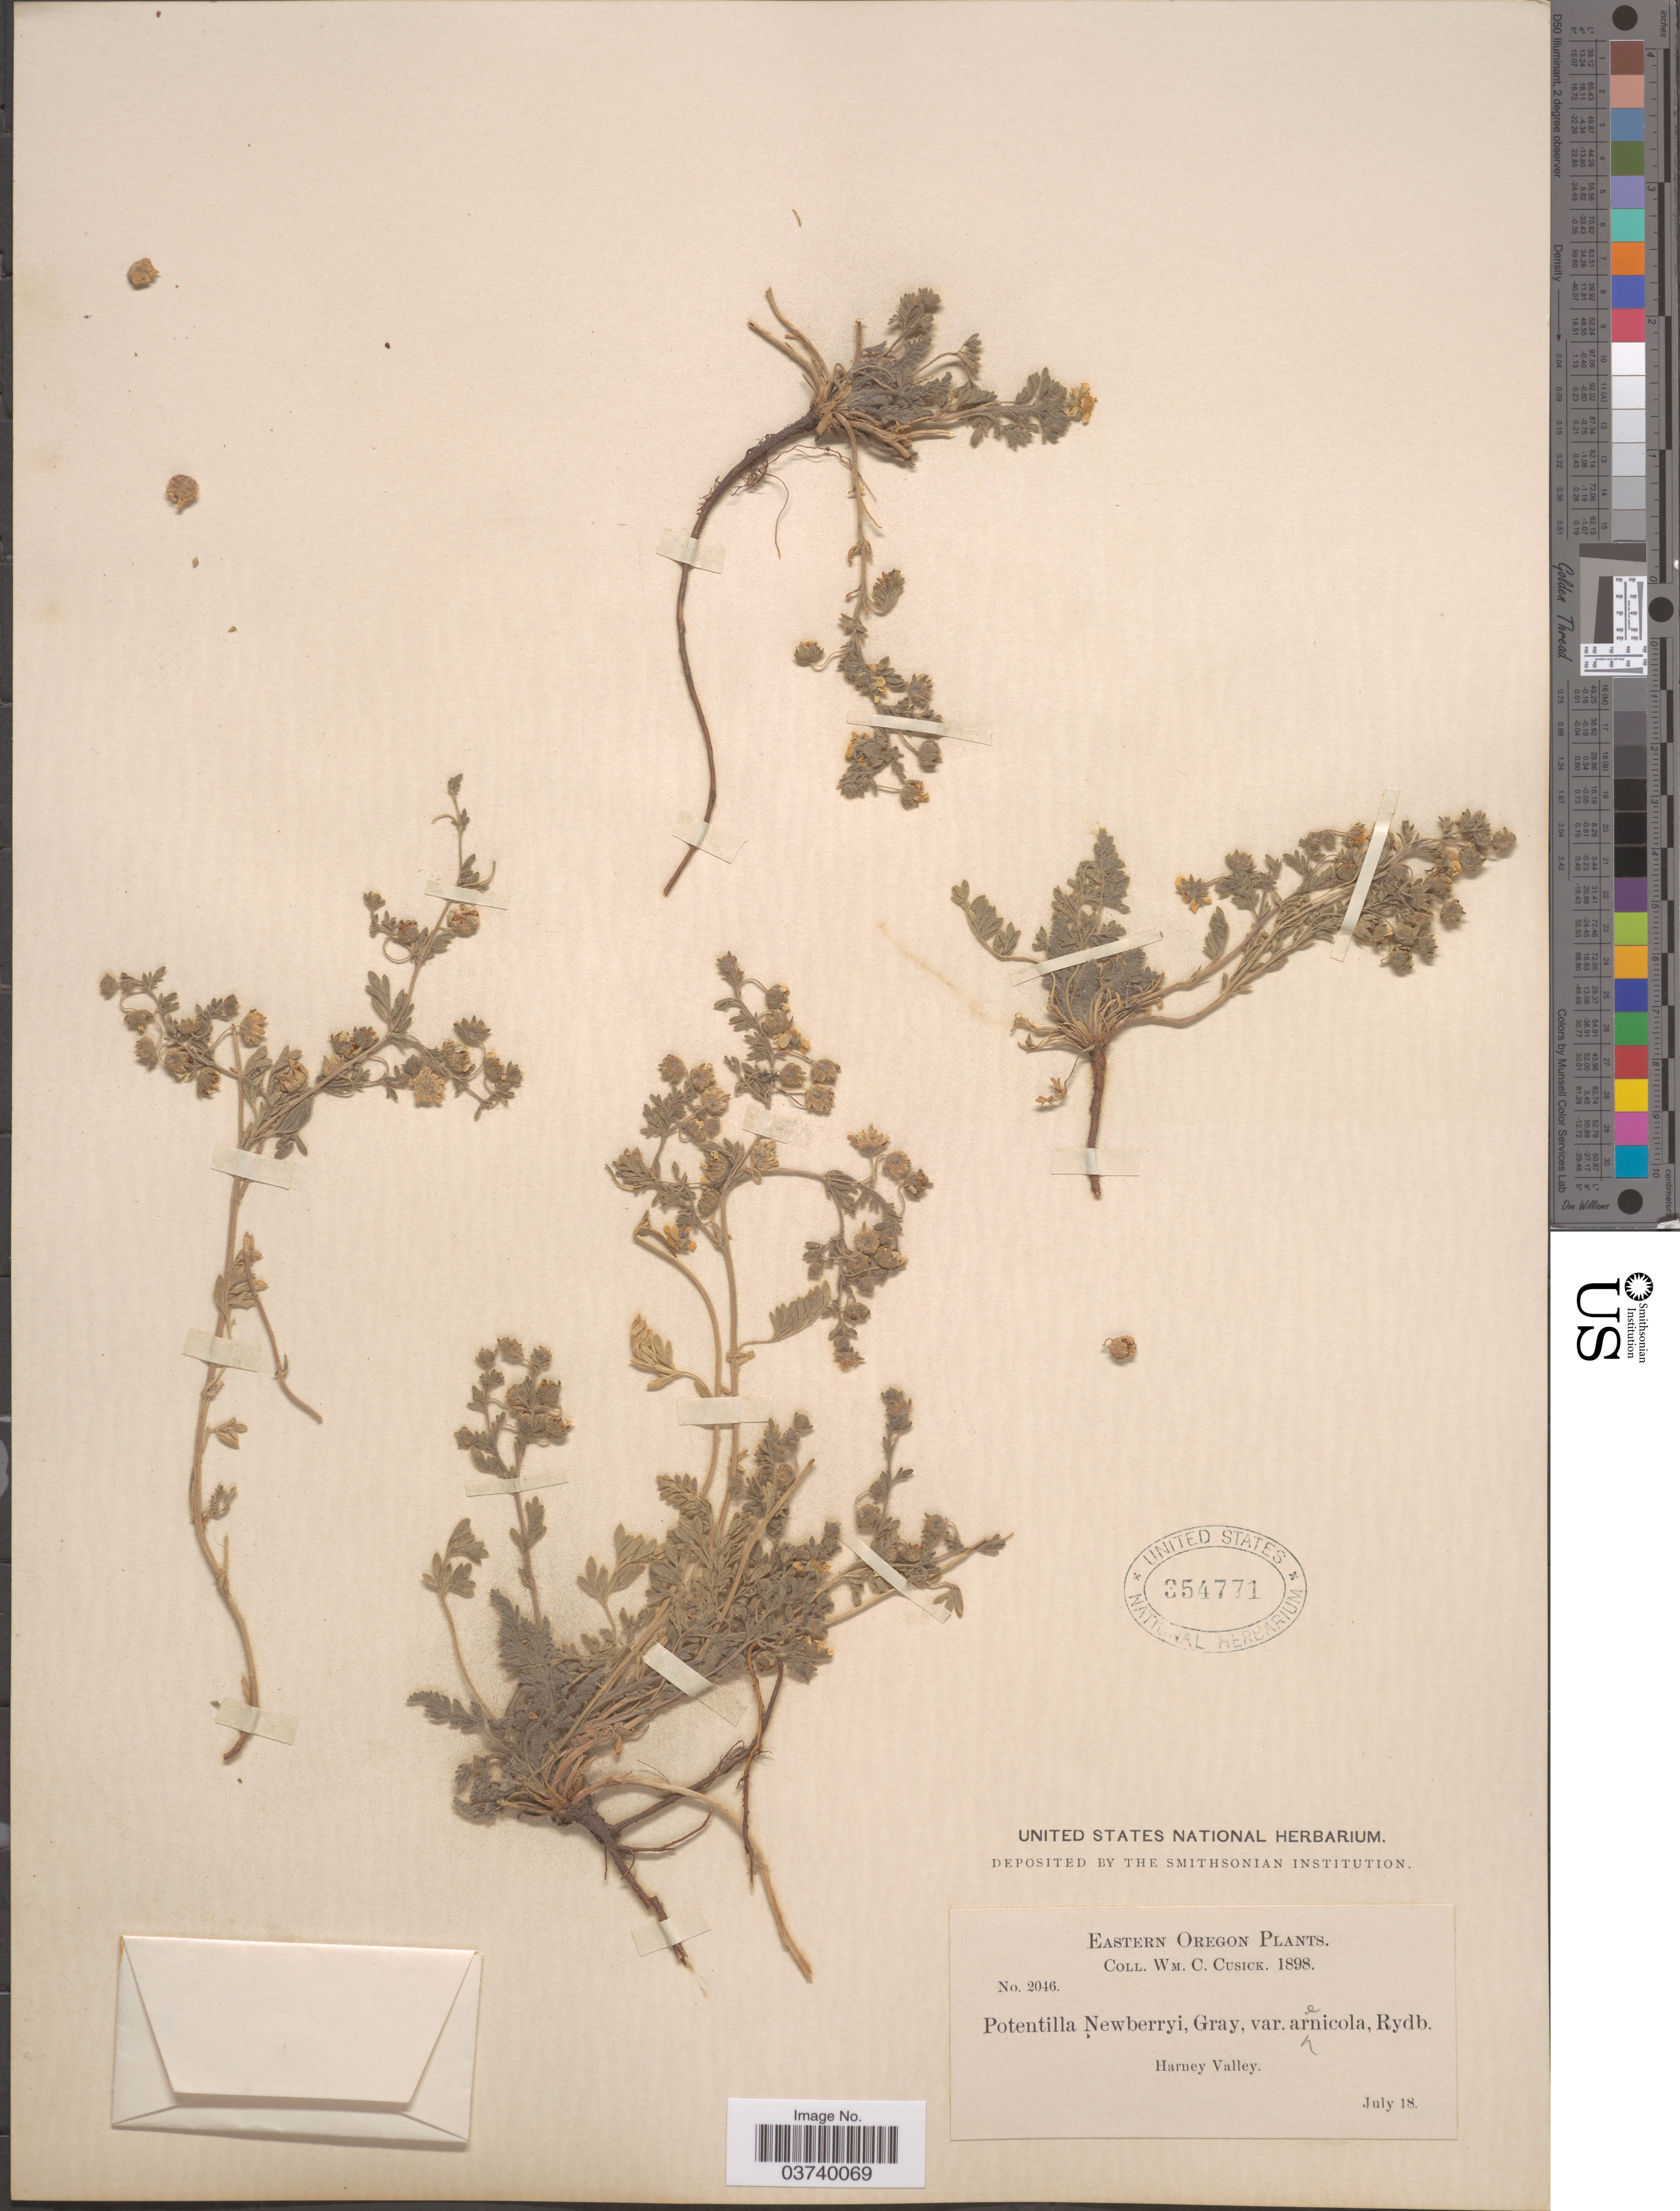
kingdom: Plantae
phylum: Tracheophyta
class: Magnoliopsida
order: Rosales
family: Rosaceae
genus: Potentilla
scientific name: Potentilla newberryi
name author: A. Gray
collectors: W. C. Cusick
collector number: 2046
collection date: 1898-07-18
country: United States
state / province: Oregon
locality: Eastern Oregon. Harney Valley.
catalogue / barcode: US 354771